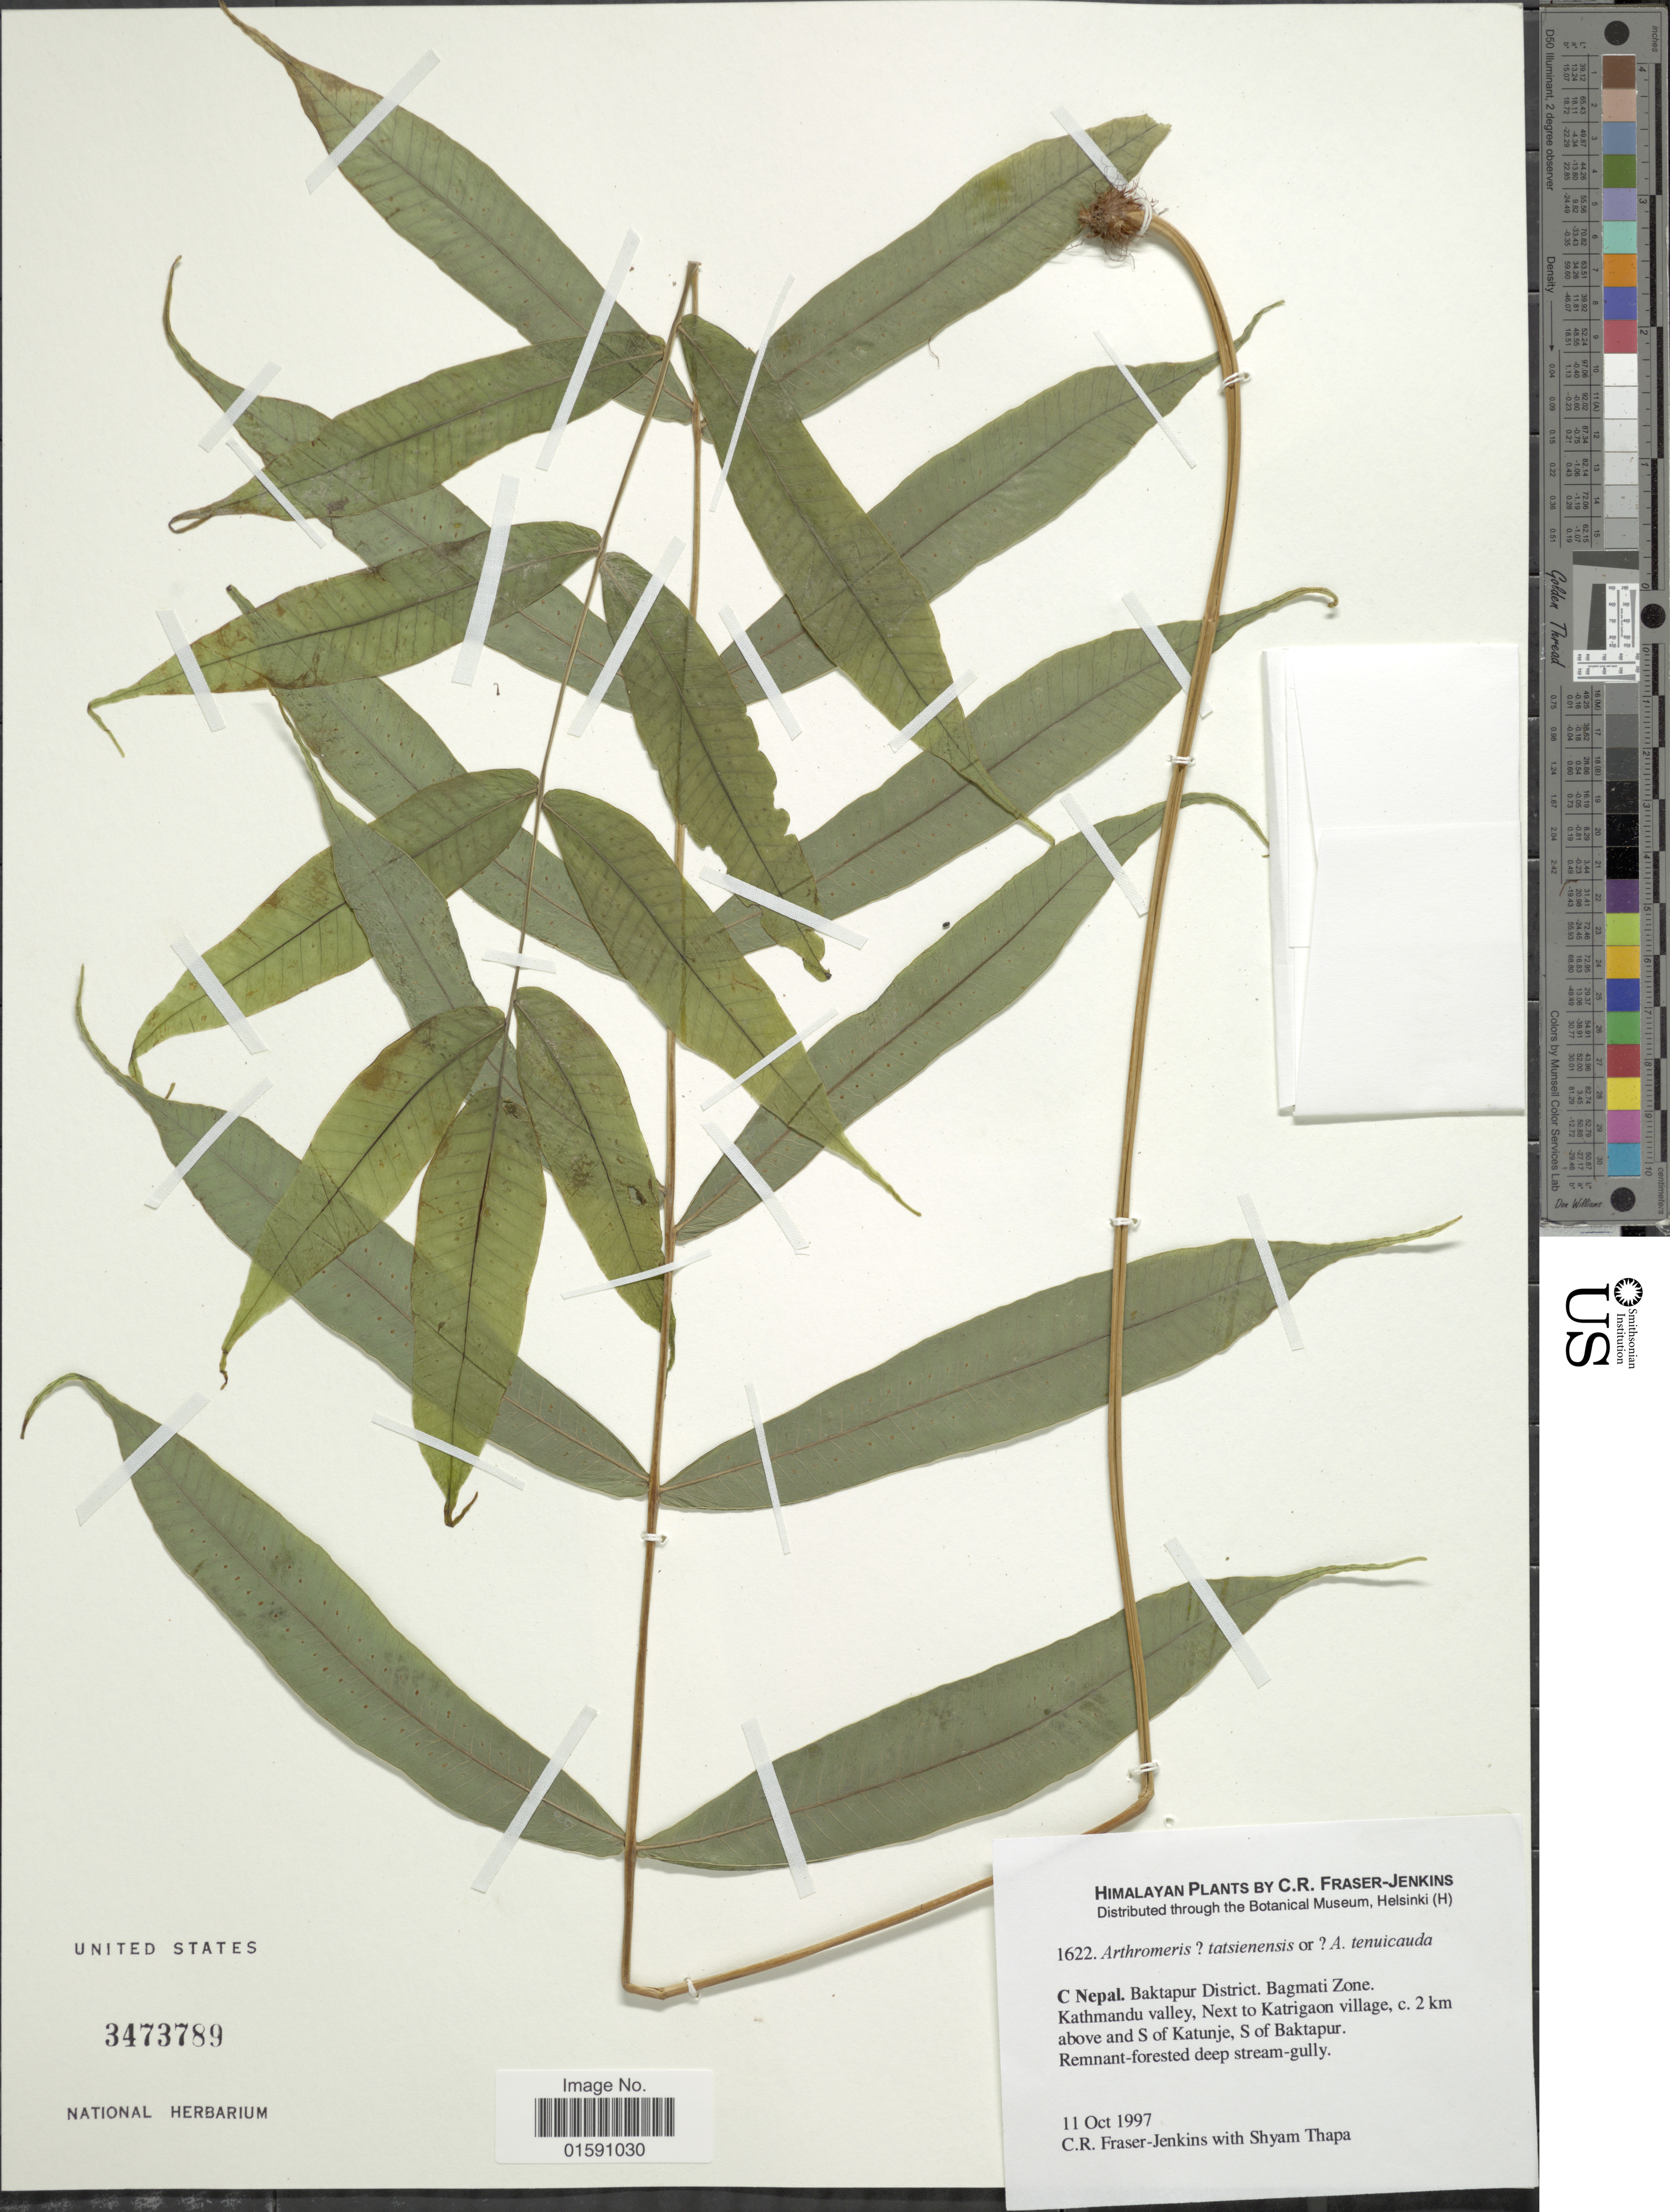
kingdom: Plantae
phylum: Tracheophyta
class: Polypodiopsida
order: Polypodiales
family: Polypodiaceae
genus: Arthromeris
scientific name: Arthromeris tatsienensis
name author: (Fr. & Bureau ex Christ) Ching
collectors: C. R. Fraser-Jenkins & S. Thapa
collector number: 1622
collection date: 1997-10-11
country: Nepal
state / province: Bagmati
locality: C Nepal. Baktapur District. Bagmati Zone. Kathmandu valley, Next to Katrigaon valley, 2 km above and S of Katunje, S of Baktapur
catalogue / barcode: US 3473789